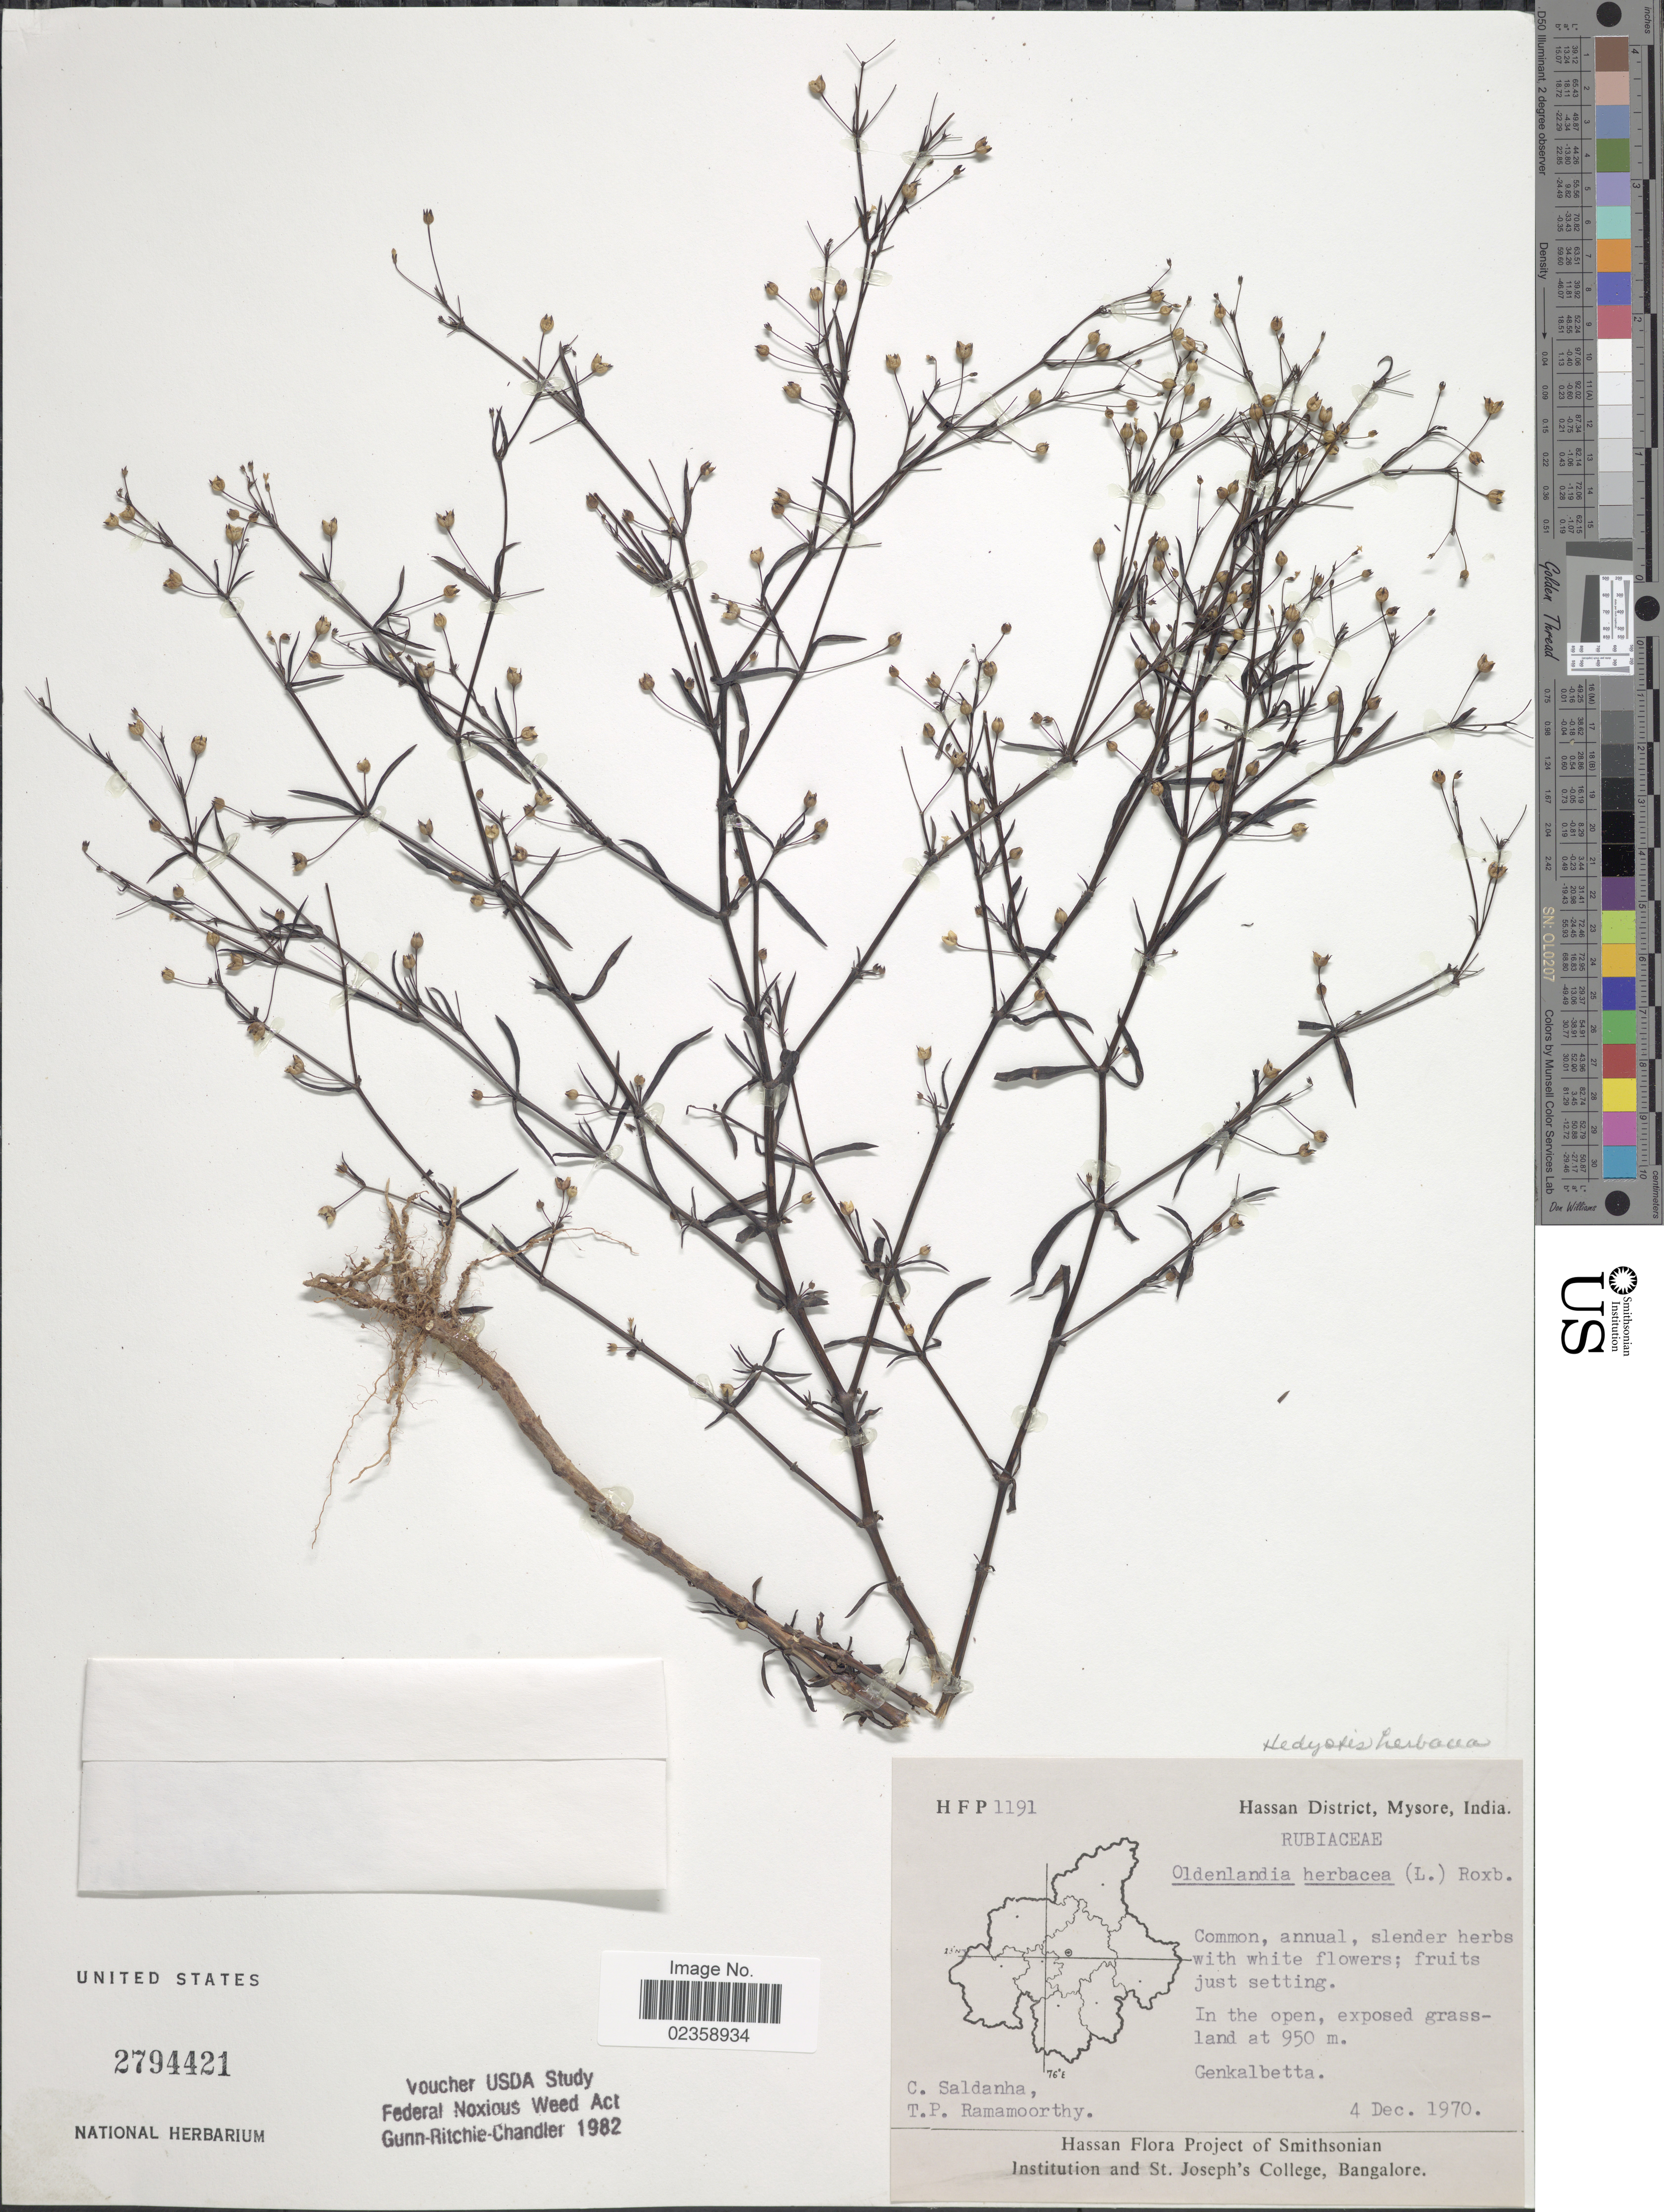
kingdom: Plantae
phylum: Tracheophyta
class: Magnoliopsida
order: Gentianales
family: Rubiaceae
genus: Oldenlandia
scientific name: Oldenlandia herbacea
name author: (L.) Roxb.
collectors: C. Saldanha & T. P. Ramamoorthy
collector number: HFP1191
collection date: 1970-12-04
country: India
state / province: Karnataka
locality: Hassan District, Mysore, India. Genkalbetta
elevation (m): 950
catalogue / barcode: US 2794421